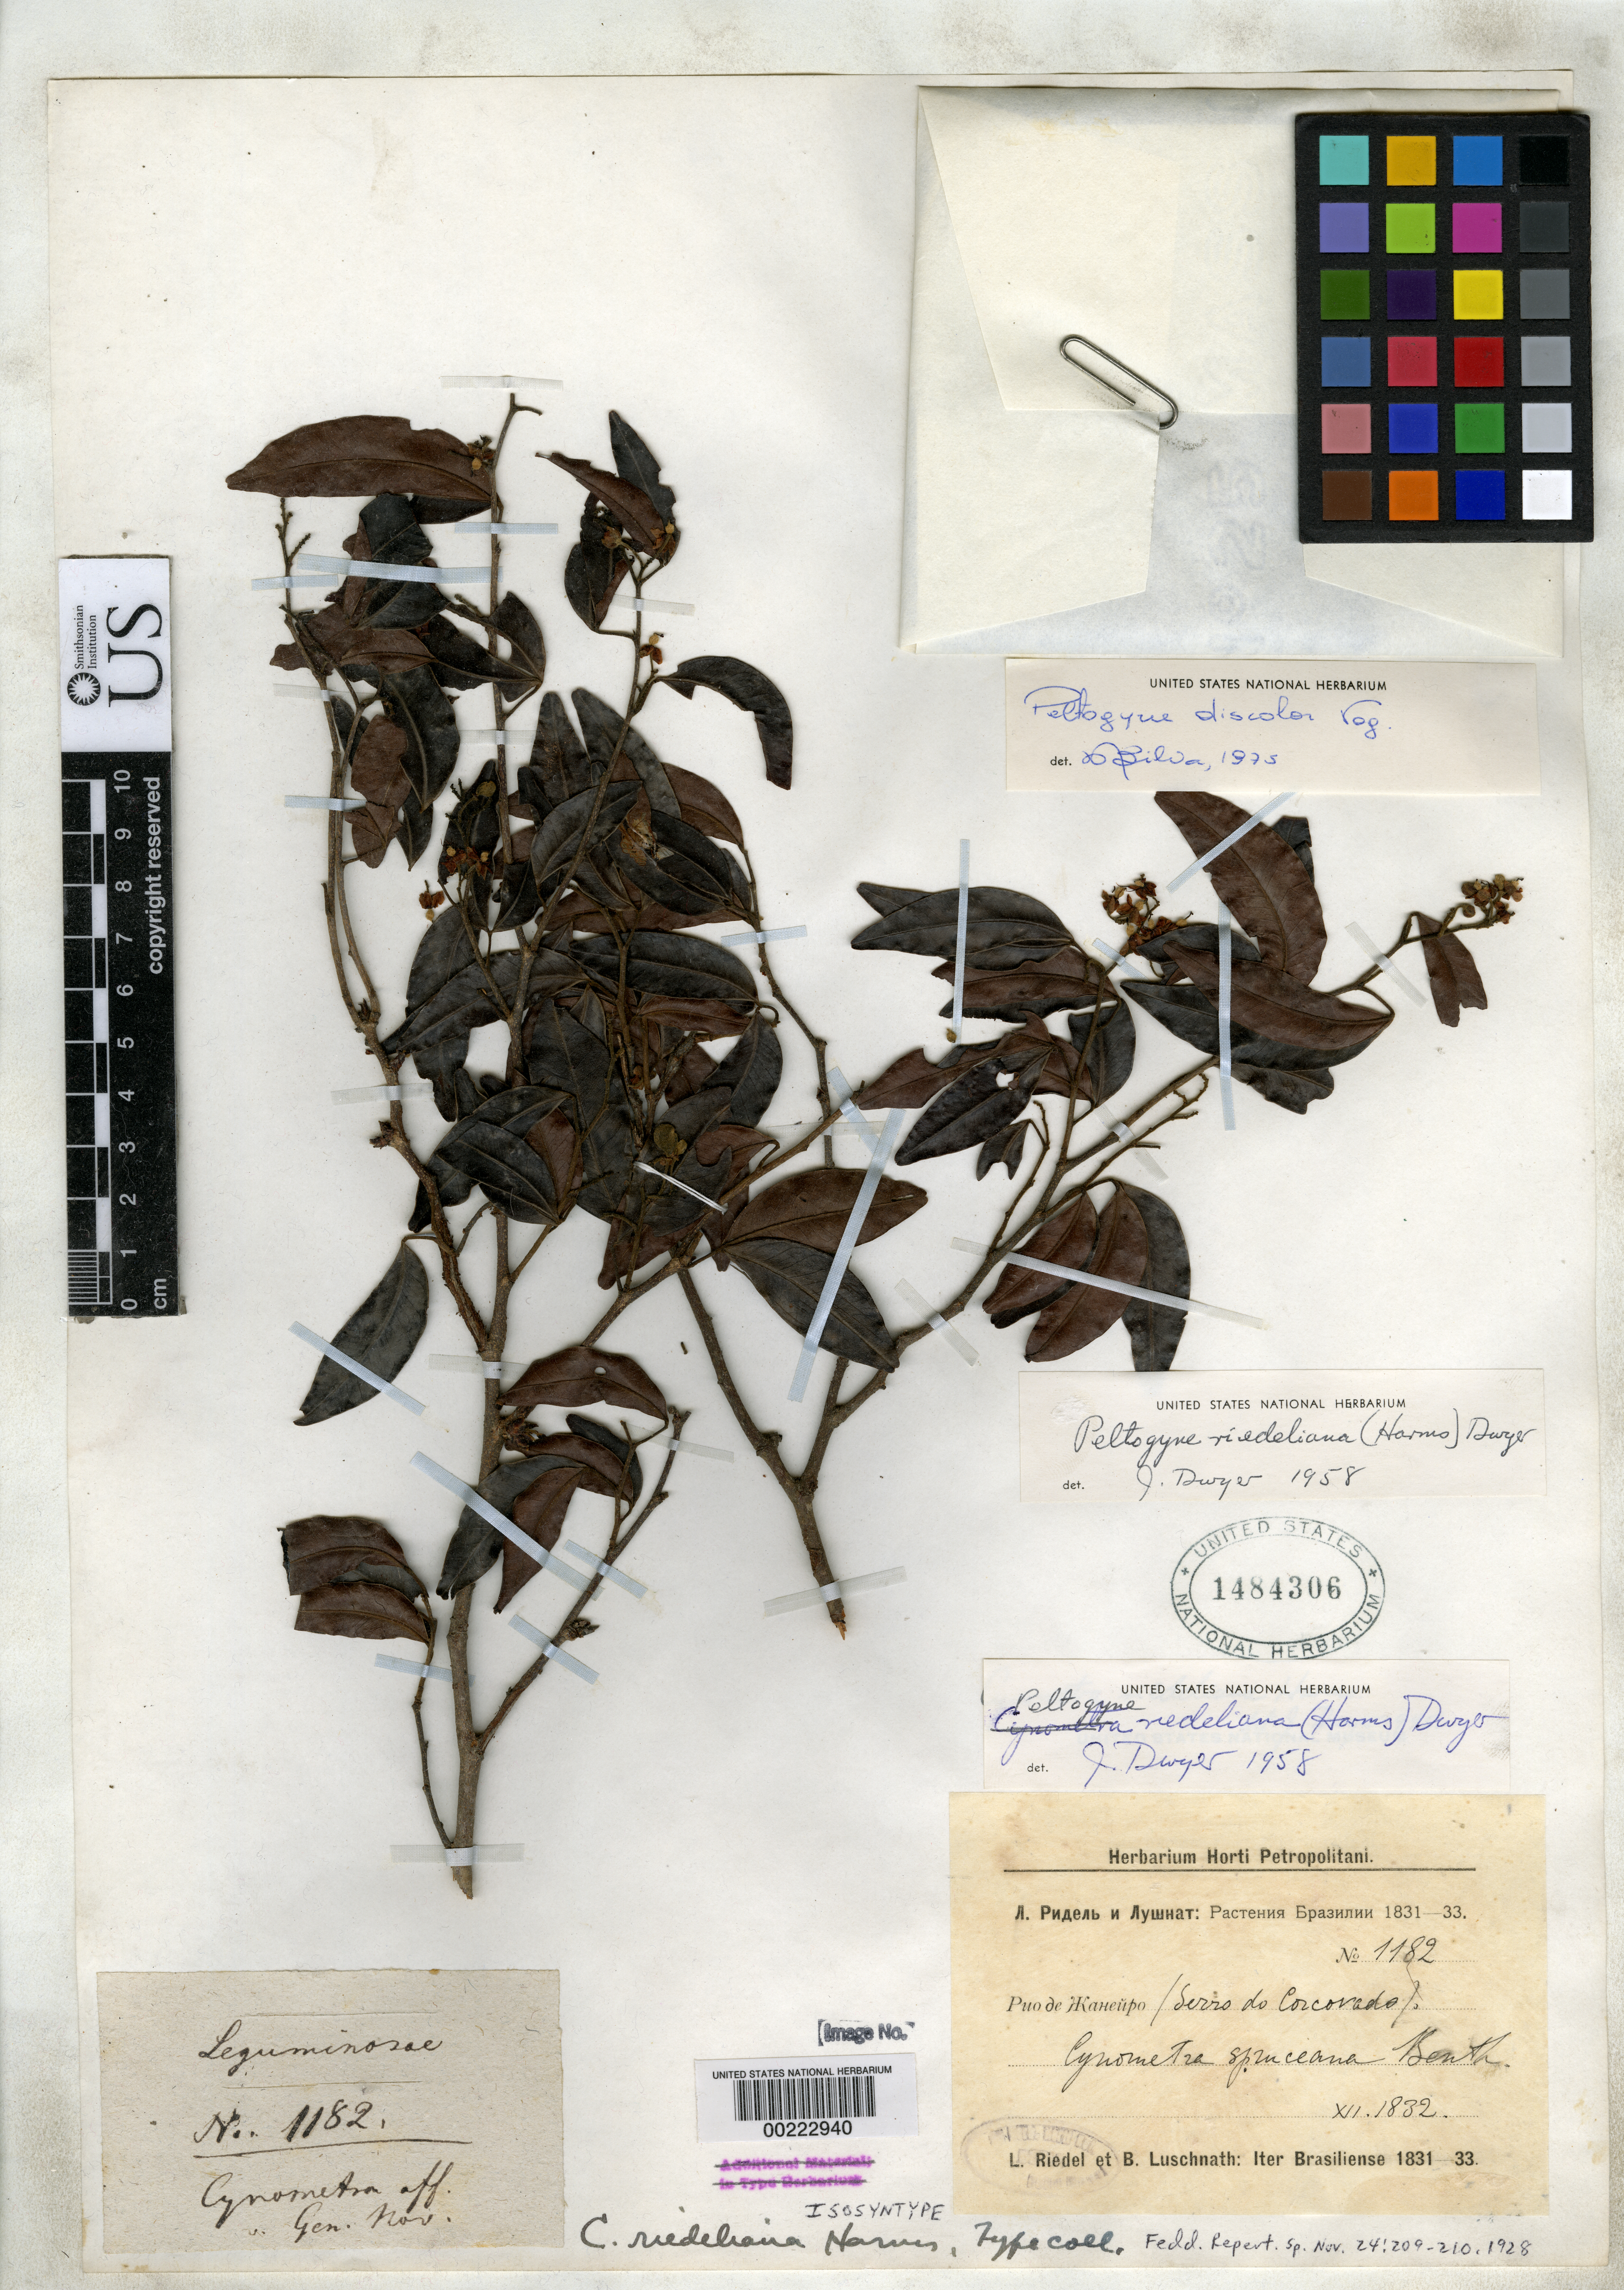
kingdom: Plantae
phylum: Tracheophyta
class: Magnoliopsida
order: Fabales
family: Fabaceae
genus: Cynometra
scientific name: Cynometra riedeliana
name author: Harms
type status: Isosyntype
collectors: L. Riedel & B. Luschnath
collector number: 1182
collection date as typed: Jul 1832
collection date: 1832-07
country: Brazil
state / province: Rio de Janeiro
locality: Serro do Corcovado.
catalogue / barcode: US 1484306